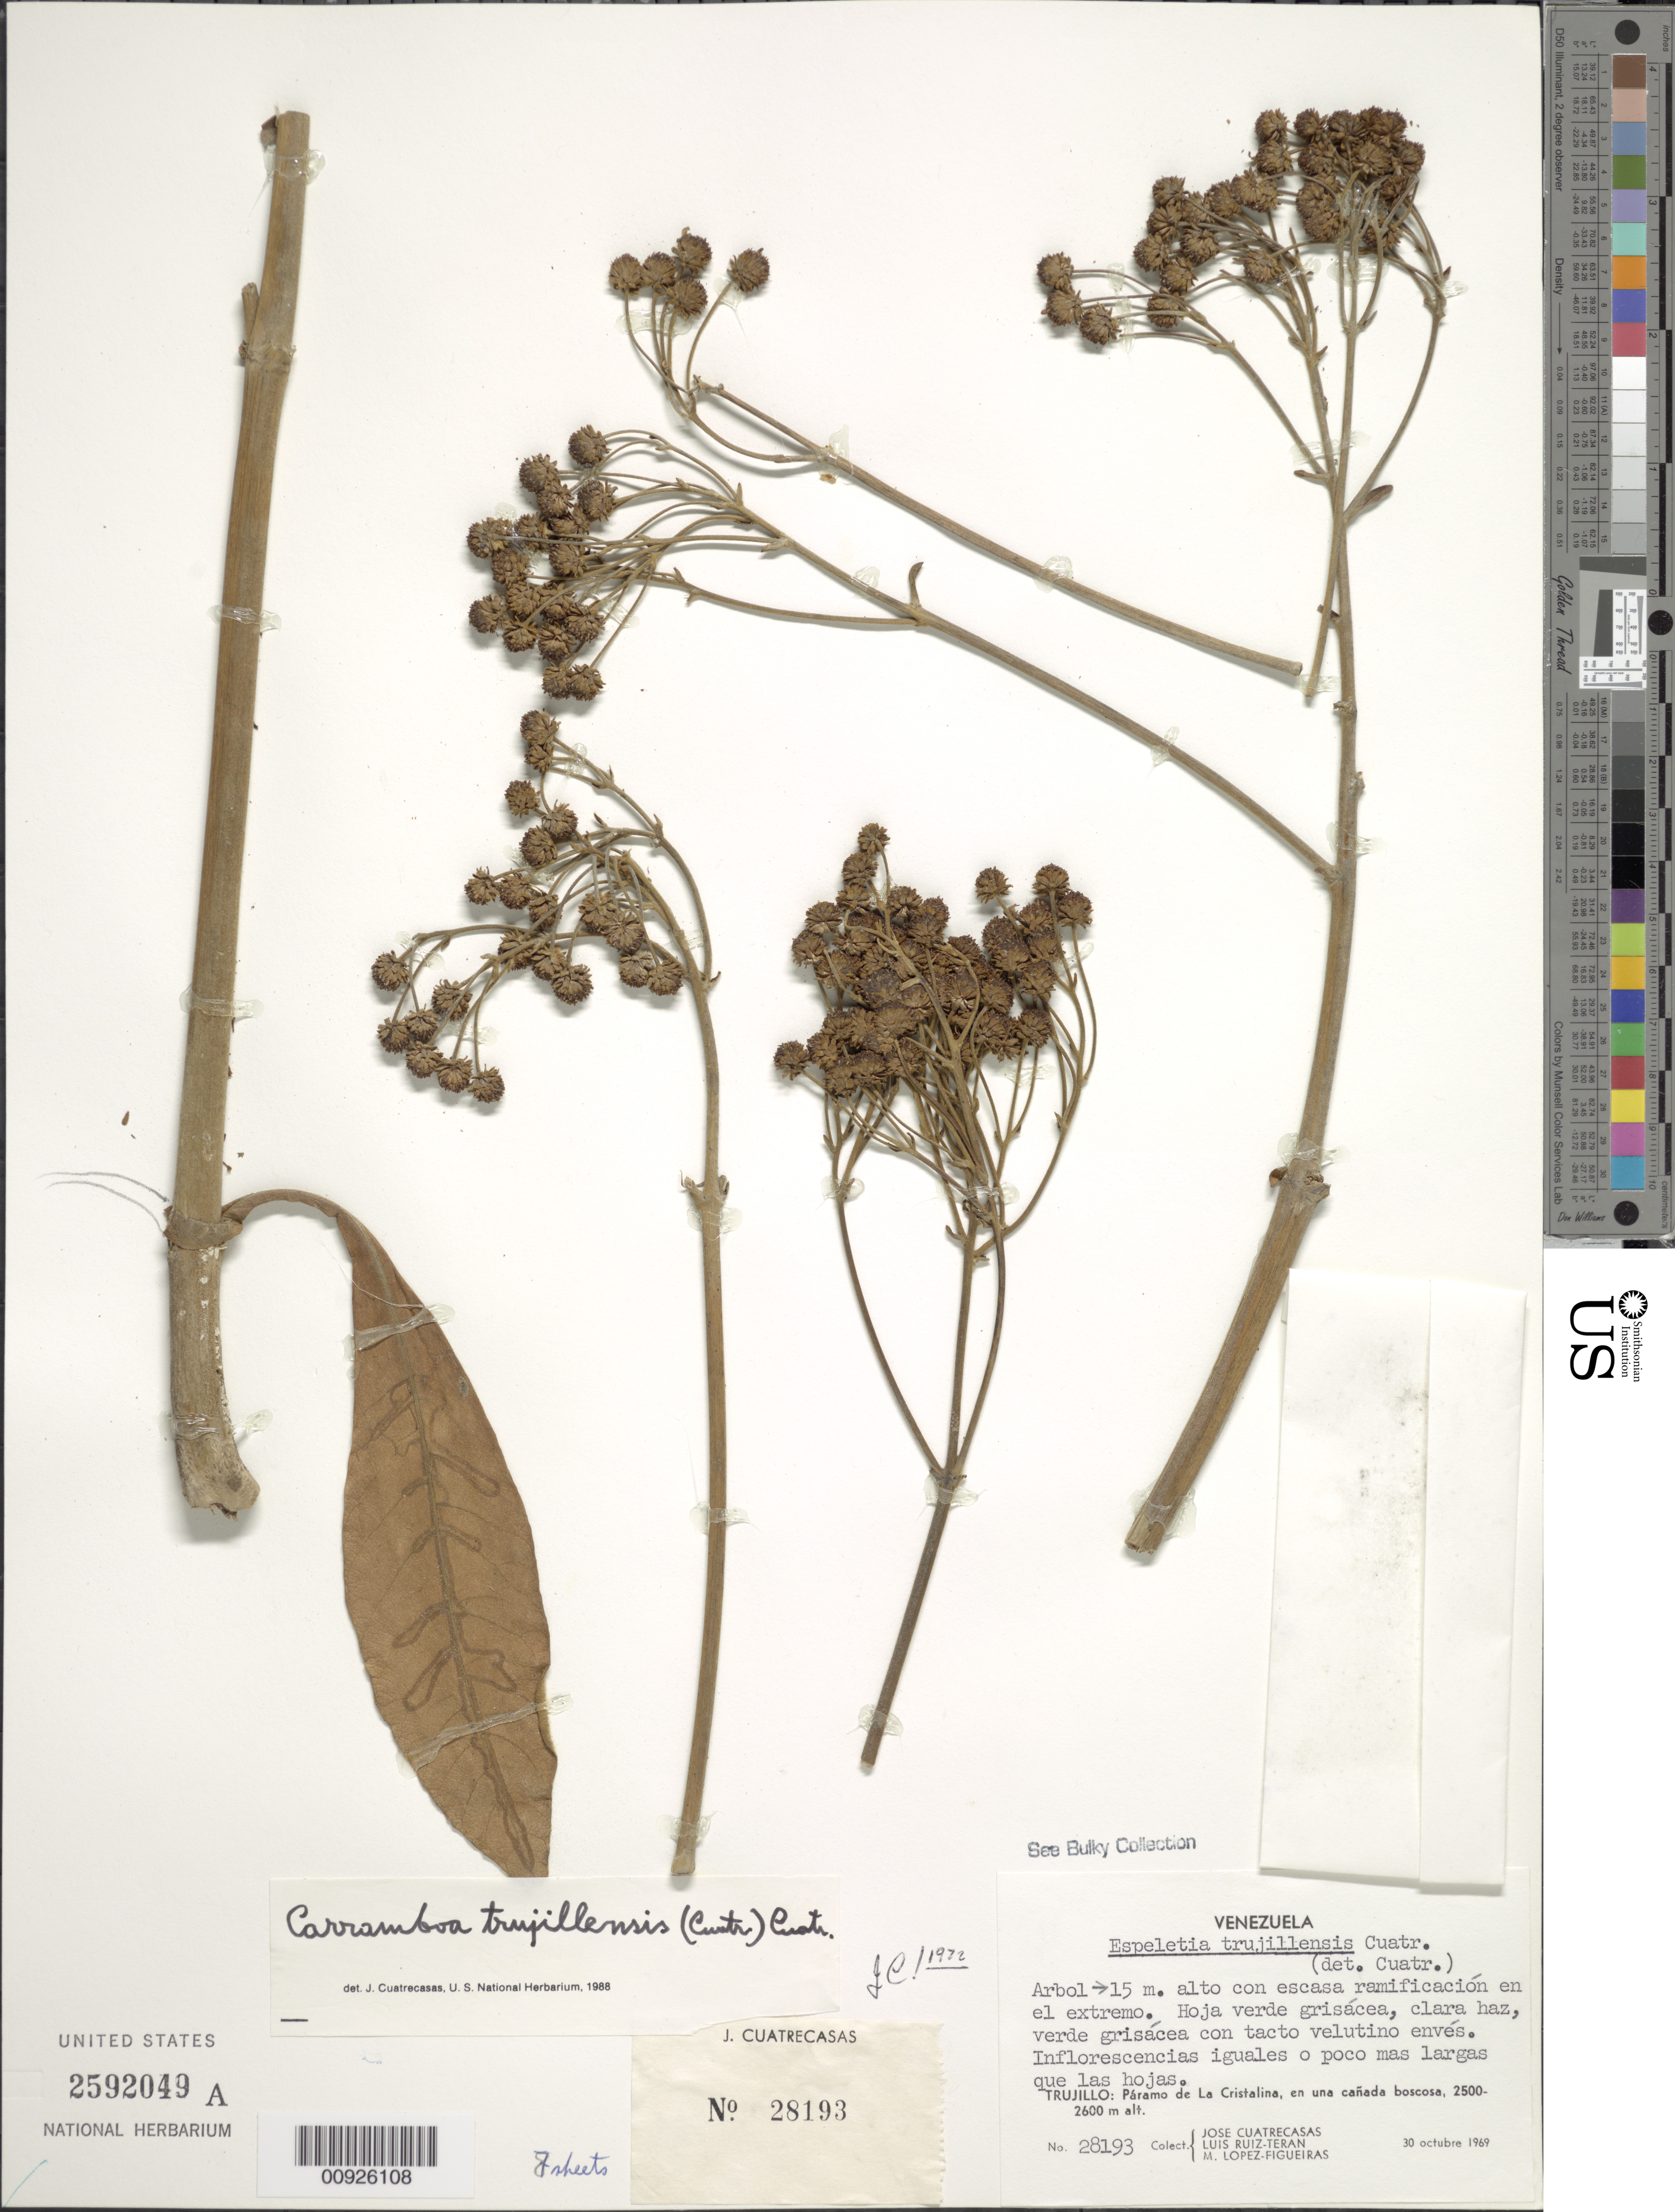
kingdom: Plantae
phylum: Tracheophyta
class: Magnoliopsida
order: Asterales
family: Asteraceae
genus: Carramboa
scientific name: Carramboa trujillensis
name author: (Cuatrec.) Cuatrec.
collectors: J. Cuatrecasas, L. Teran & M. López Figueiras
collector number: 28193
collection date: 1969-10-30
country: Venezuela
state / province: Trujillo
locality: Paramo de La Cristalina, en una canada boscosa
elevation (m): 2500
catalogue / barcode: US 2592049A